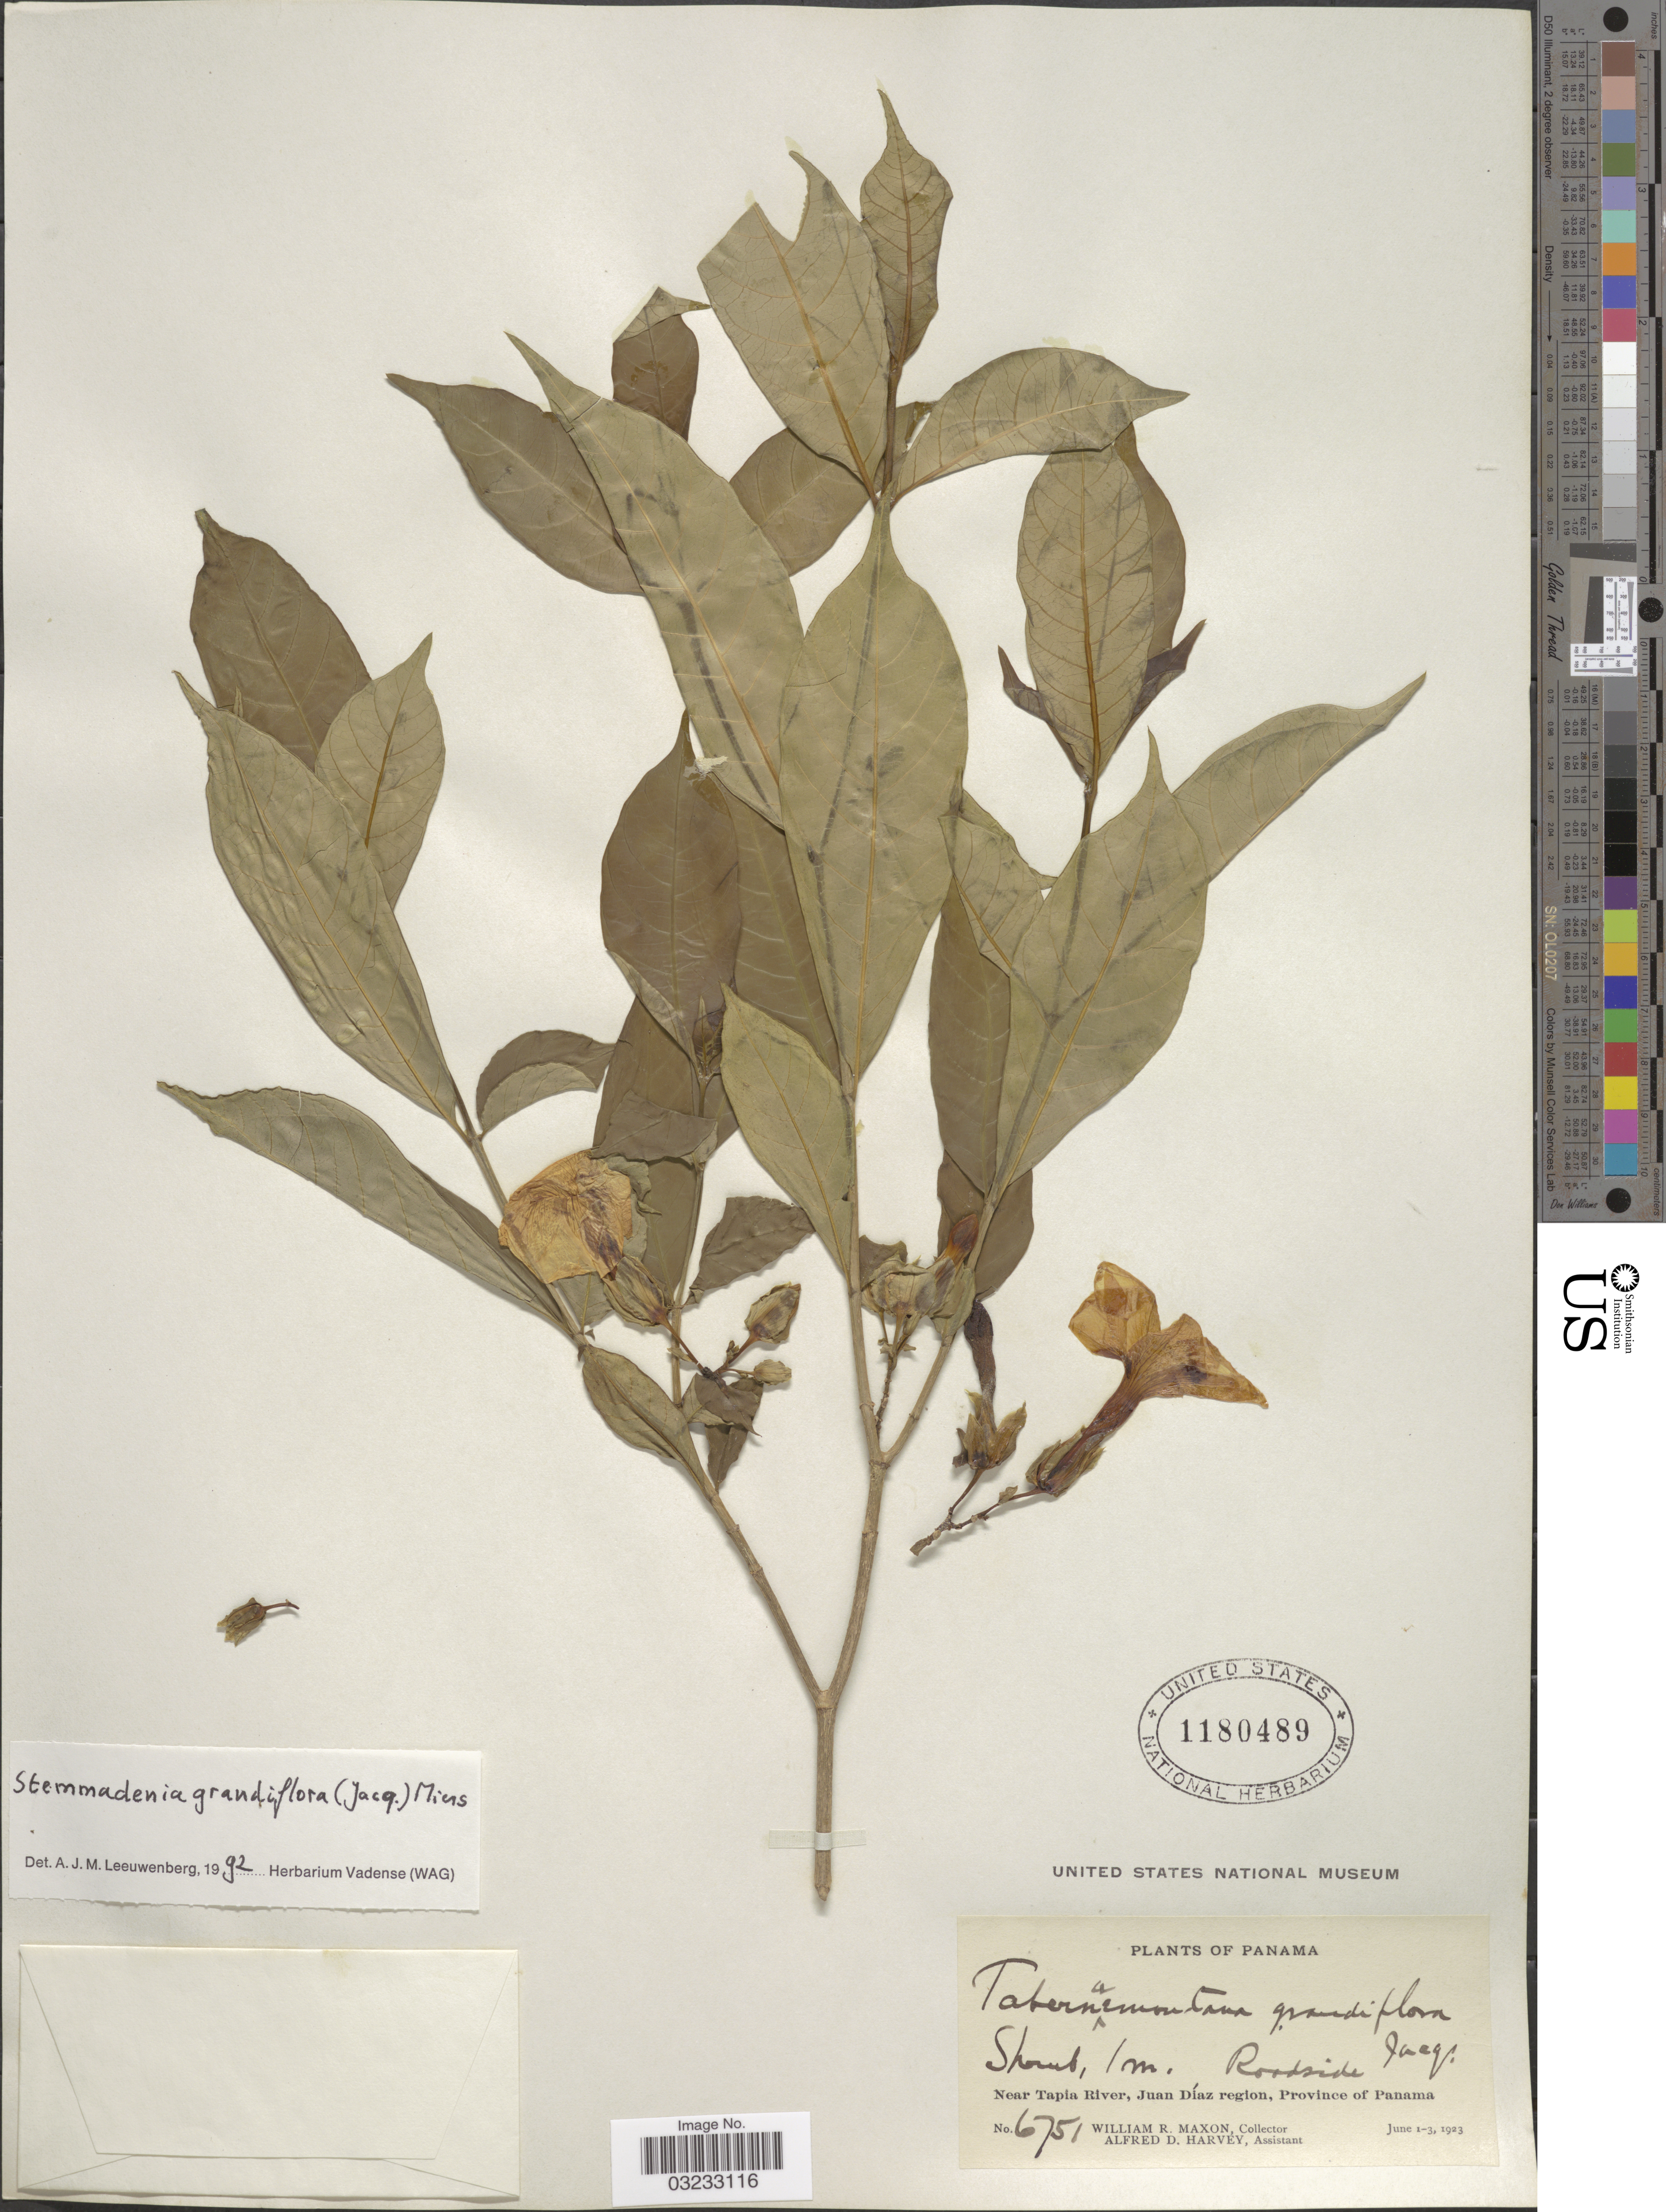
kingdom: Plantae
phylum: Tracheophyta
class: Magnoliopsida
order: Gentianales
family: Apocynaceae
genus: Stemmadenia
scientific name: Stemmadenia grandiflora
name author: (Jacq.) Miers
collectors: W. R. Maxon & A. D. Harvey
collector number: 6751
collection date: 1923-06-01/1923-06-03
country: Panama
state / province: Panamá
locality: Roadside. Near Tapia River. Juan Díaz region.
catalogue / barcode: US 1180489